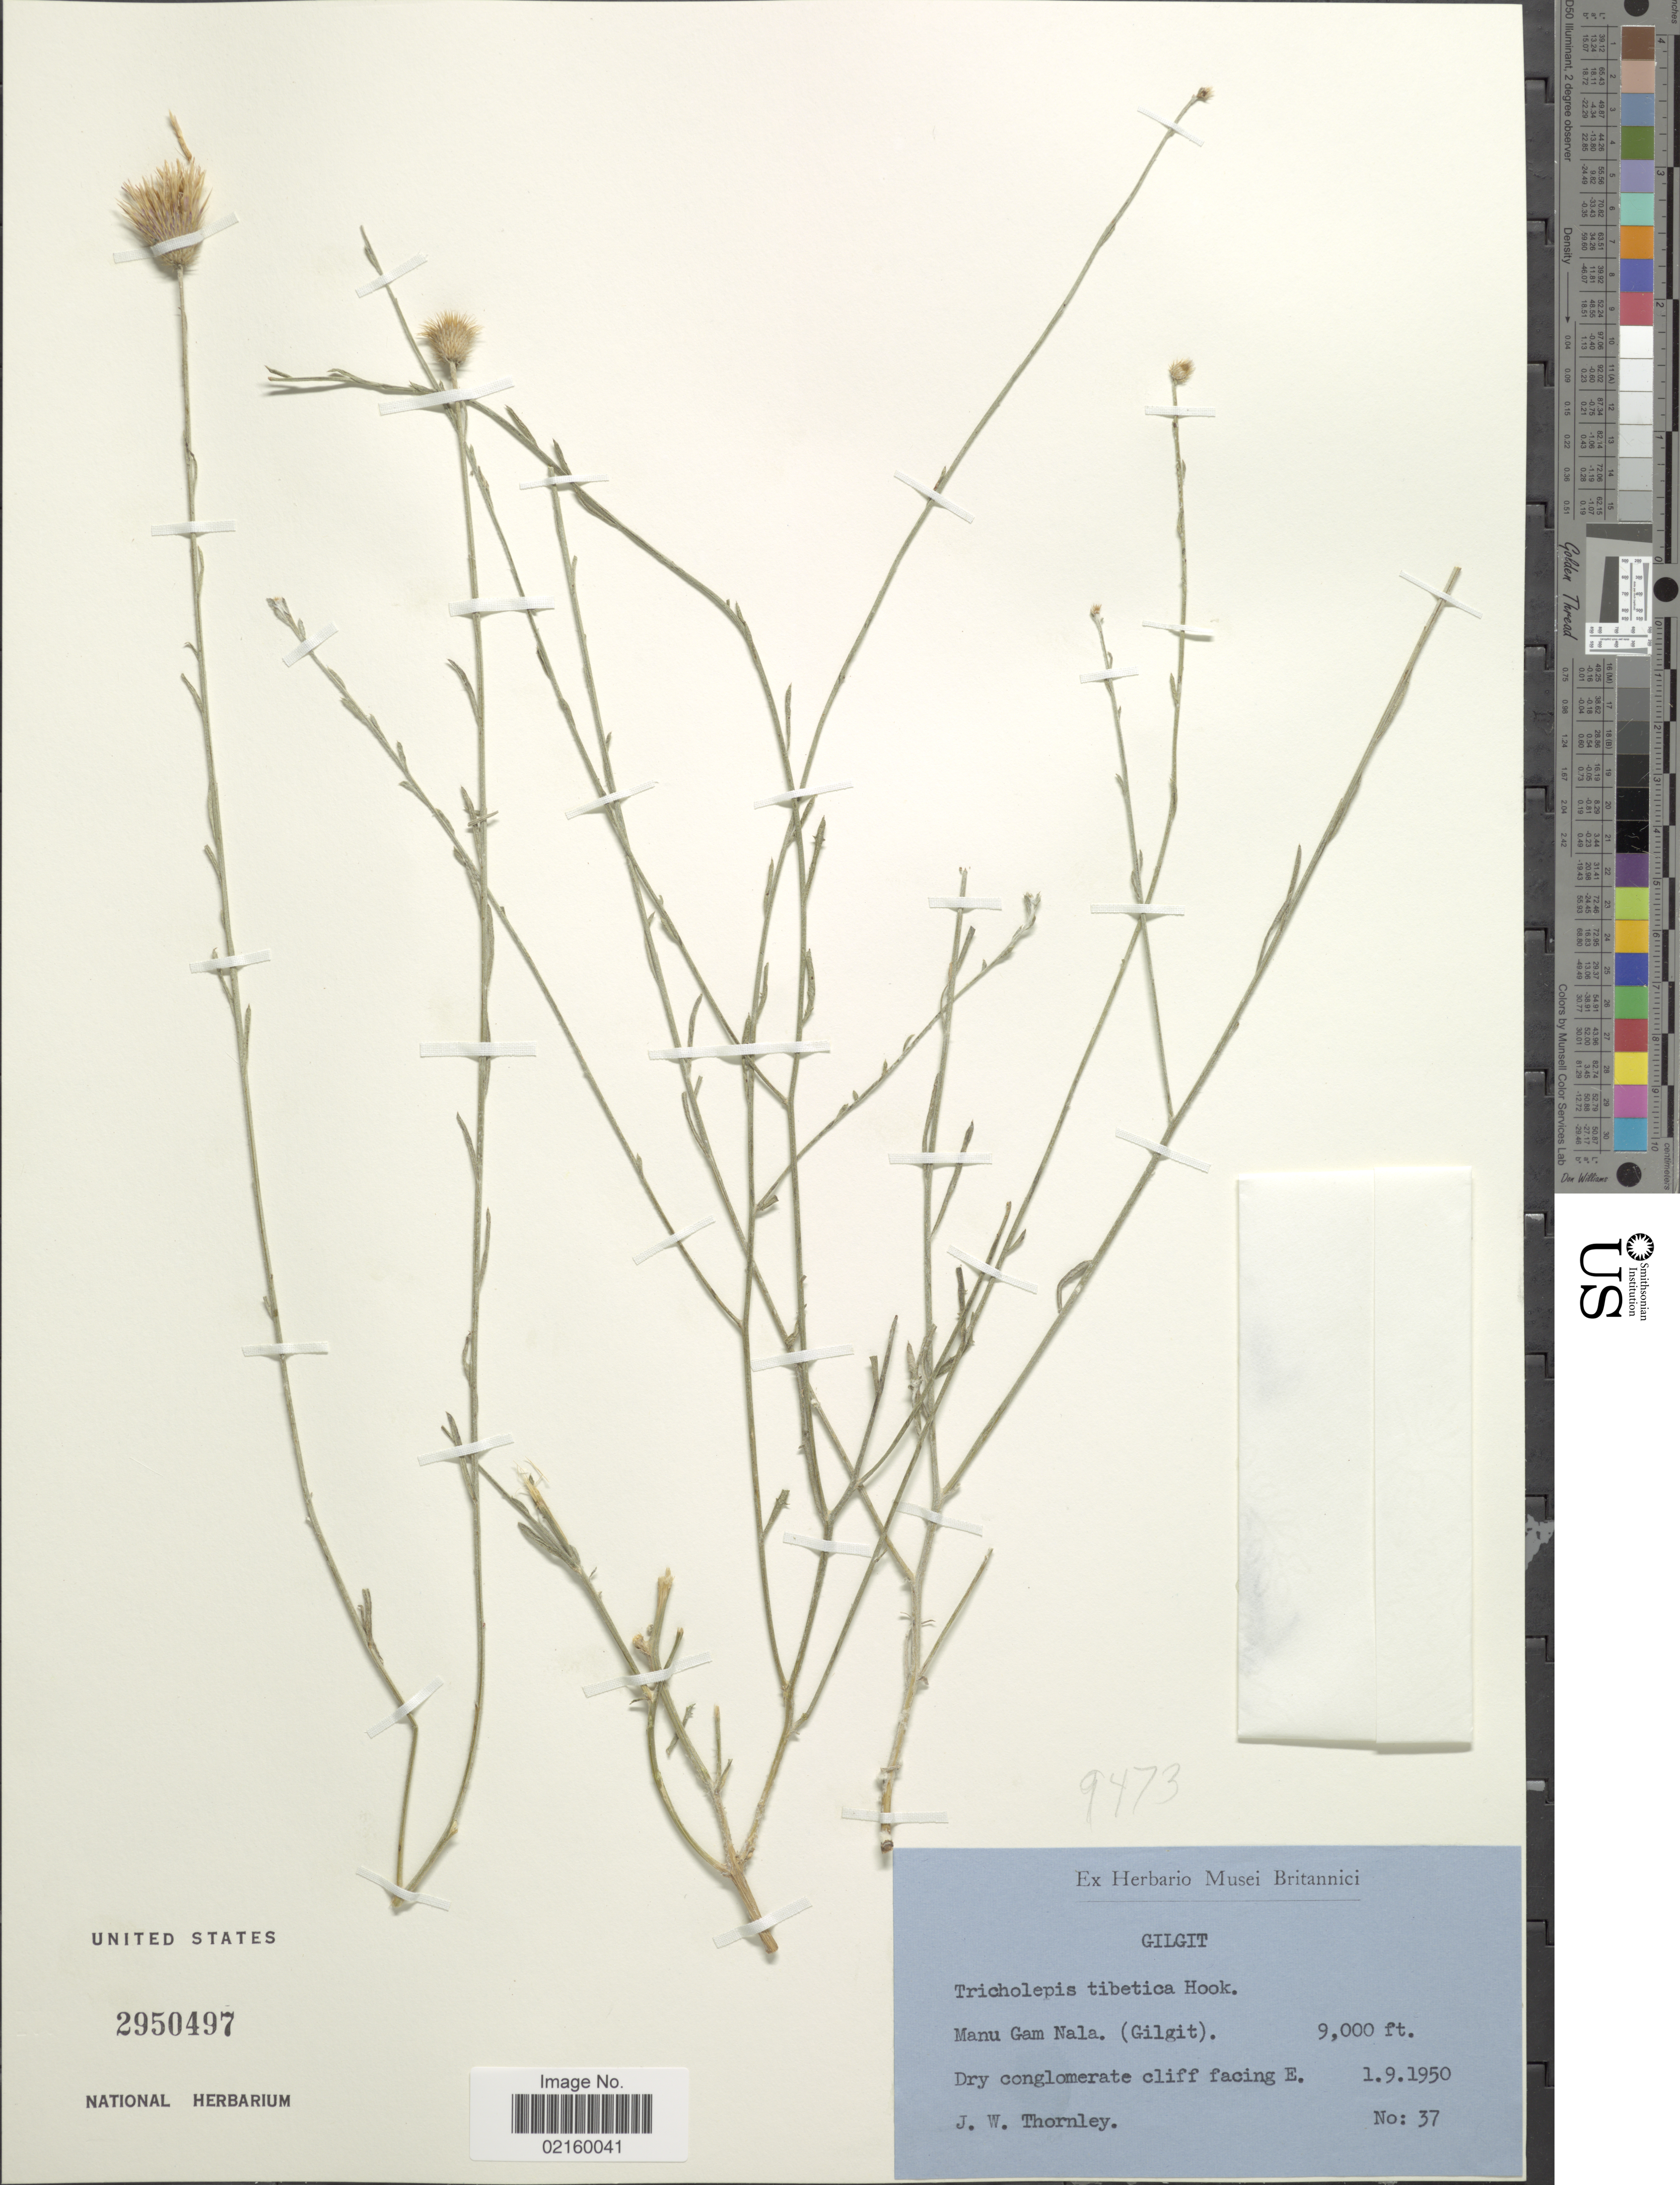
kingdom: Plantae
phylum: Tracheophyta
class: Magnoliopsida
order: Asterales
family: Asteraceae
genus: Tricholepis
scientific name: Tricholepis tibetica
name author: Hook.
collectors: J. Thornley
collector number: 37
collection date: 1950-09-01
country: Pakistan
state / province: Gilgit-Baltistan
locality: Manu Gam Nala (Gilgit)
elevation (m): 2743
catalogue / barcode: US 2950497